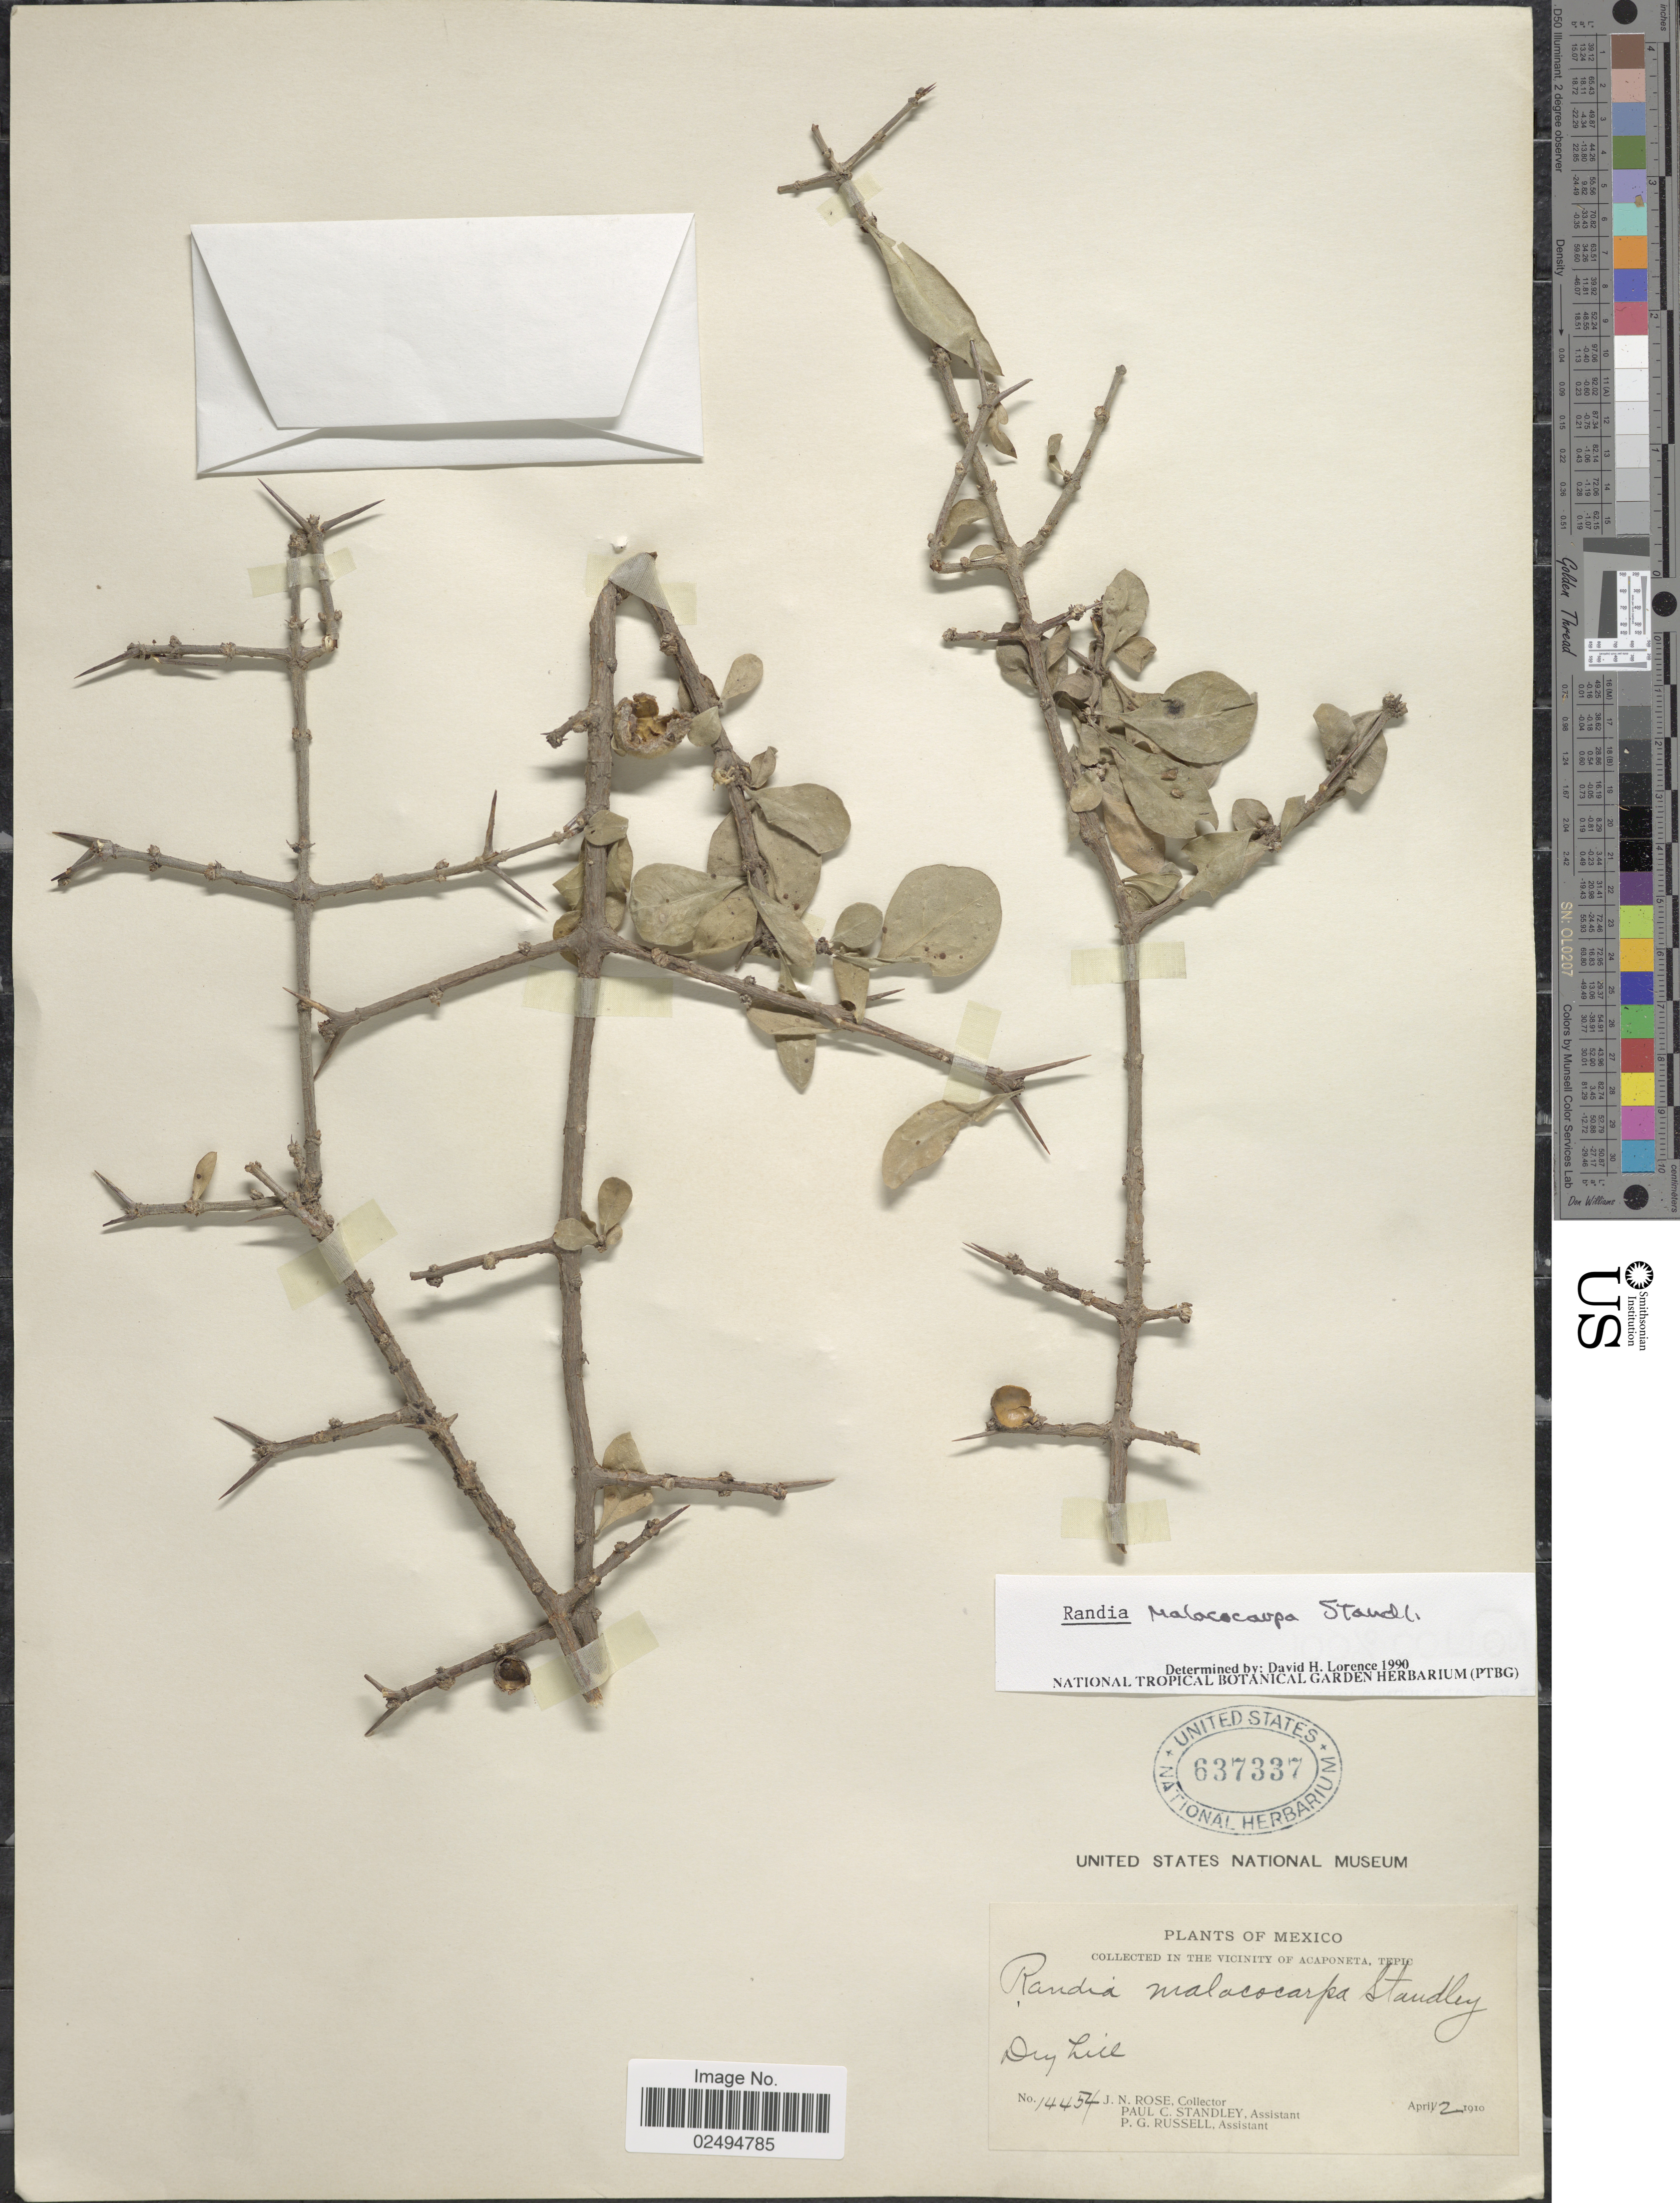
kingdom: Plantae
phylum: Tracheophyta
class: Magnoliopsida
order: Gentianales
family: Rubiaceae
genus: Randia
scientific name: Randia malacocarpa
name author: Standl.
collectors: J. N. Rose, P. C. Standley & P. G. Russell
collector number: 14454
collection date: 1910-04-12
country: Mexico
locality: In the Vicinity of Acaponeta, Tepic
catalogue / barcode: US 637337